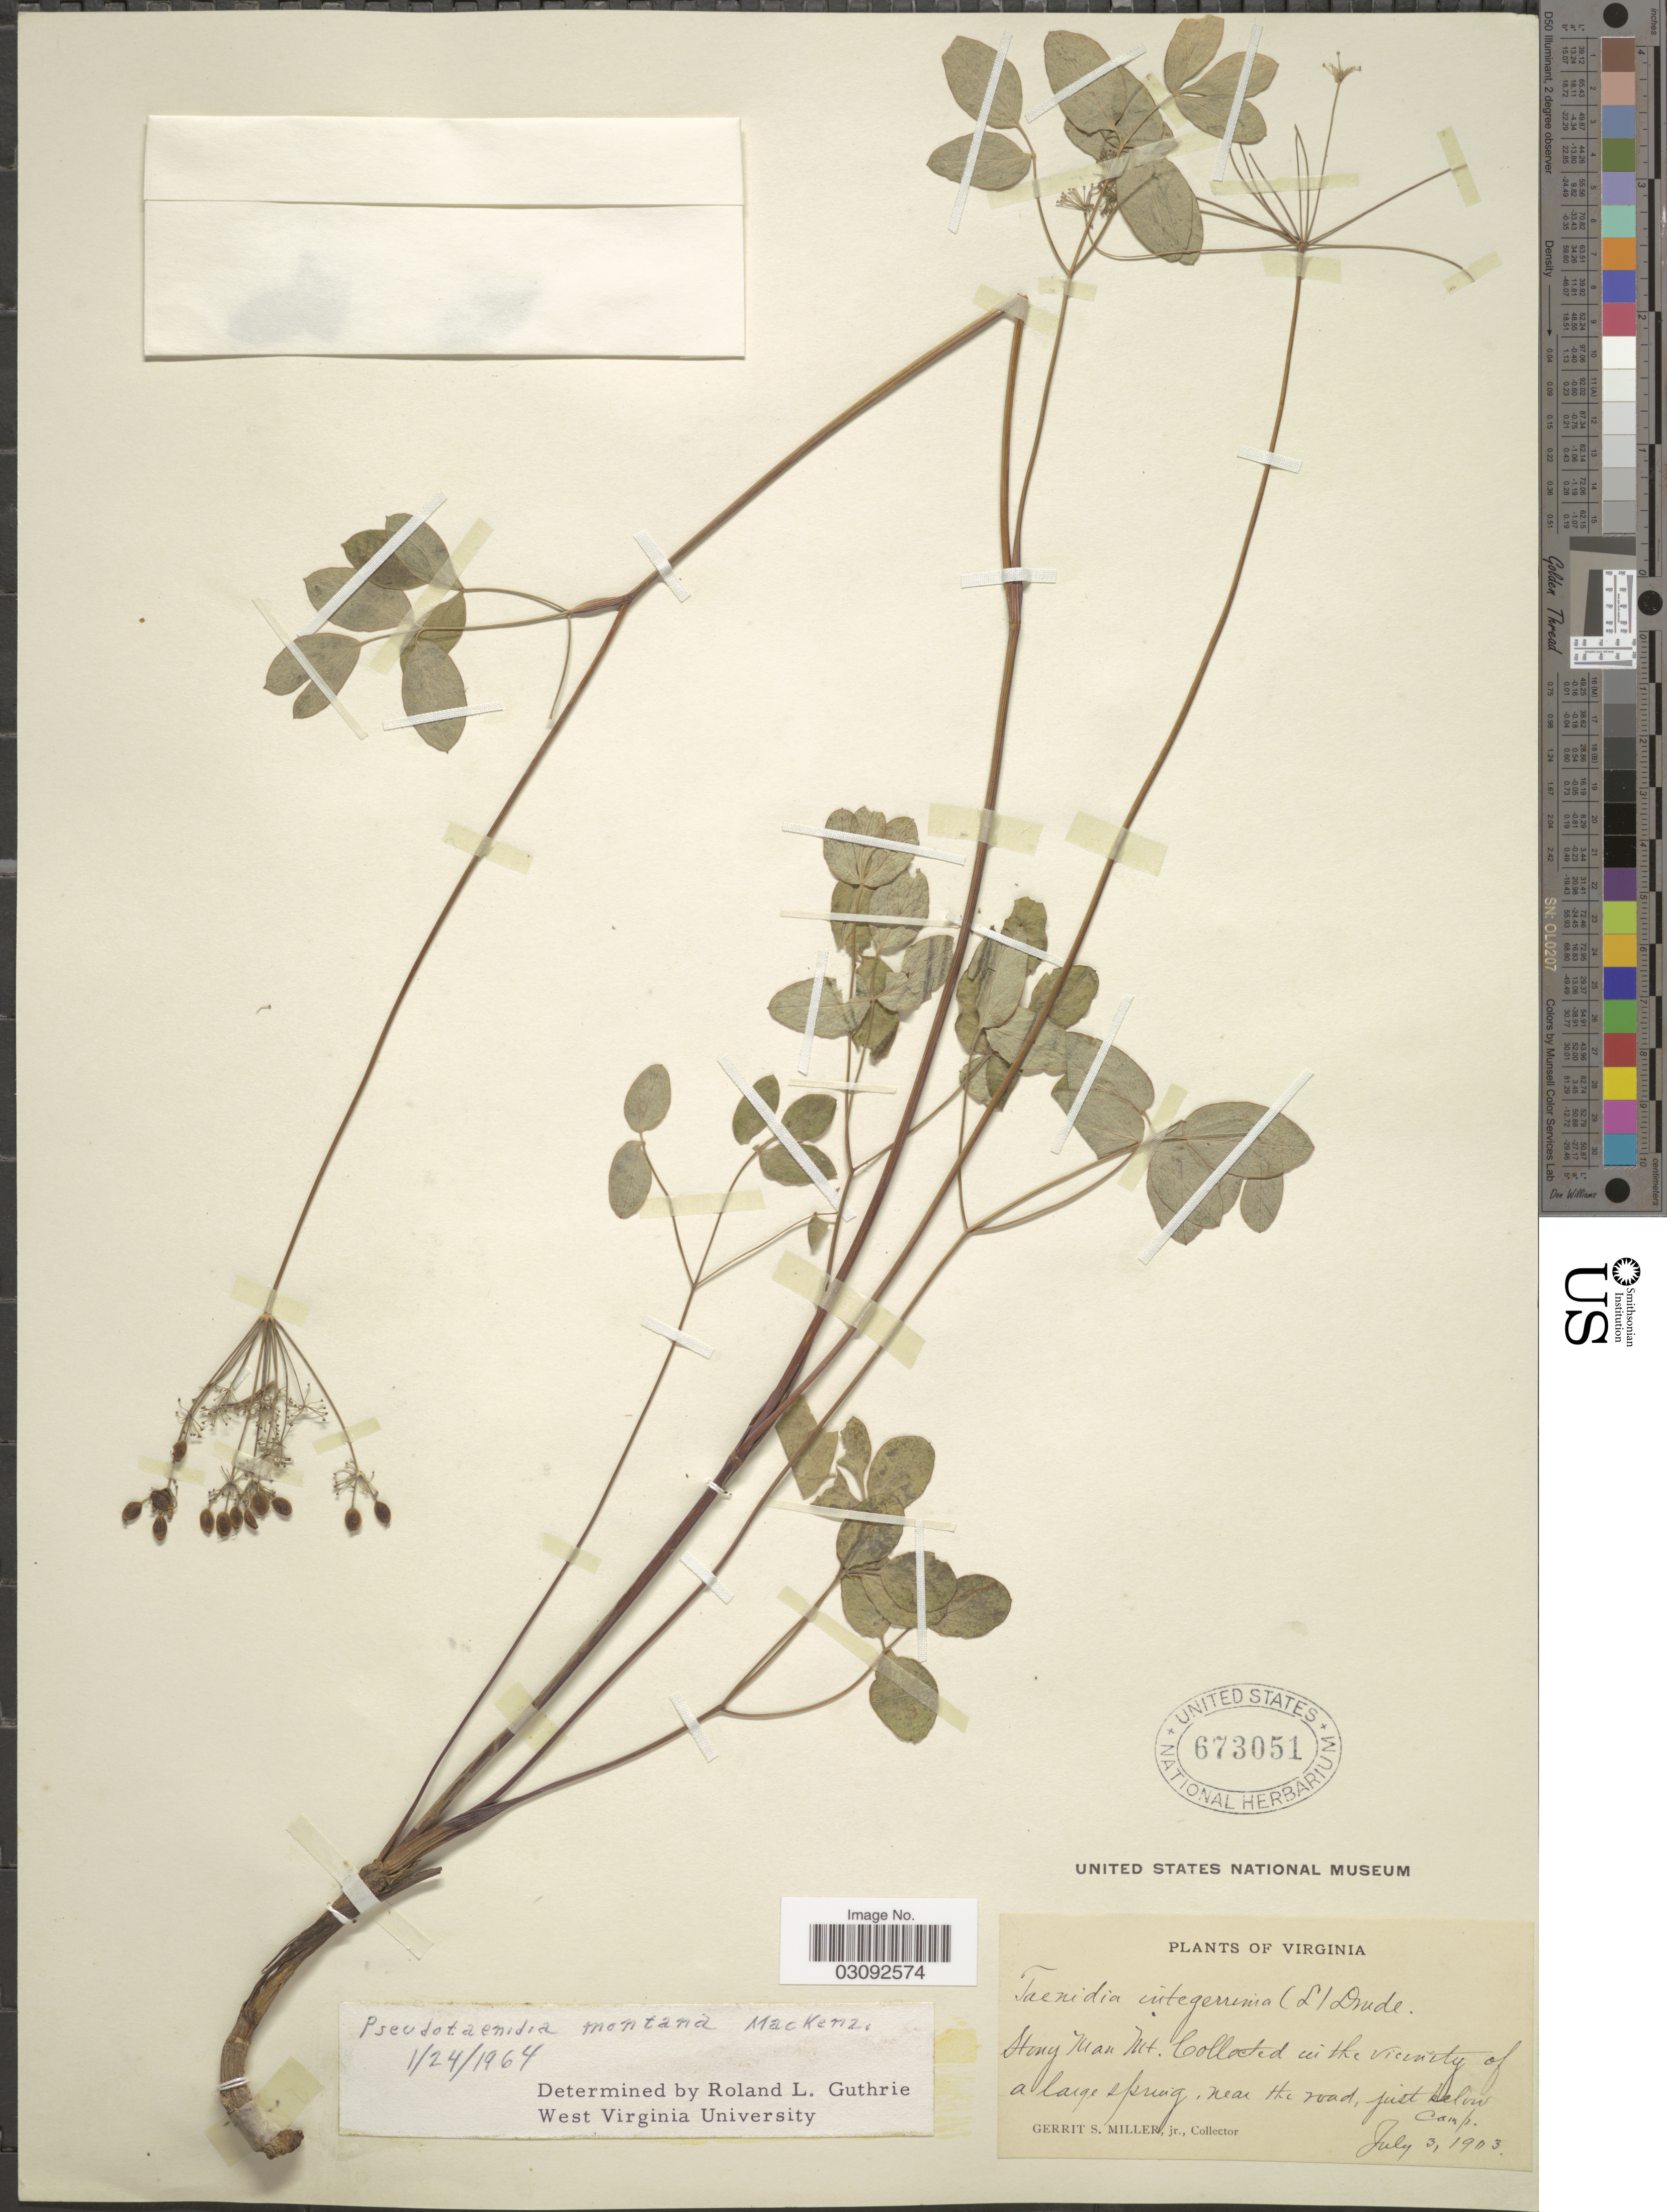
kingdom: Plantae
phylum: Tracheophyta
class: Magnoliopsida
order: Apiales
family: Apiaceae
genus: Pseudotaenidia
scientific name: Pseudotaenidia montana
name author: Mack.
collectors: G. S. Miller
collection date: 1903-07-03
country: United States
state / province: Virginia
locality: Stony Man Mt. In the vicinity of a large spring near the road, just below Camp.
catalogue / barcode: US 673051